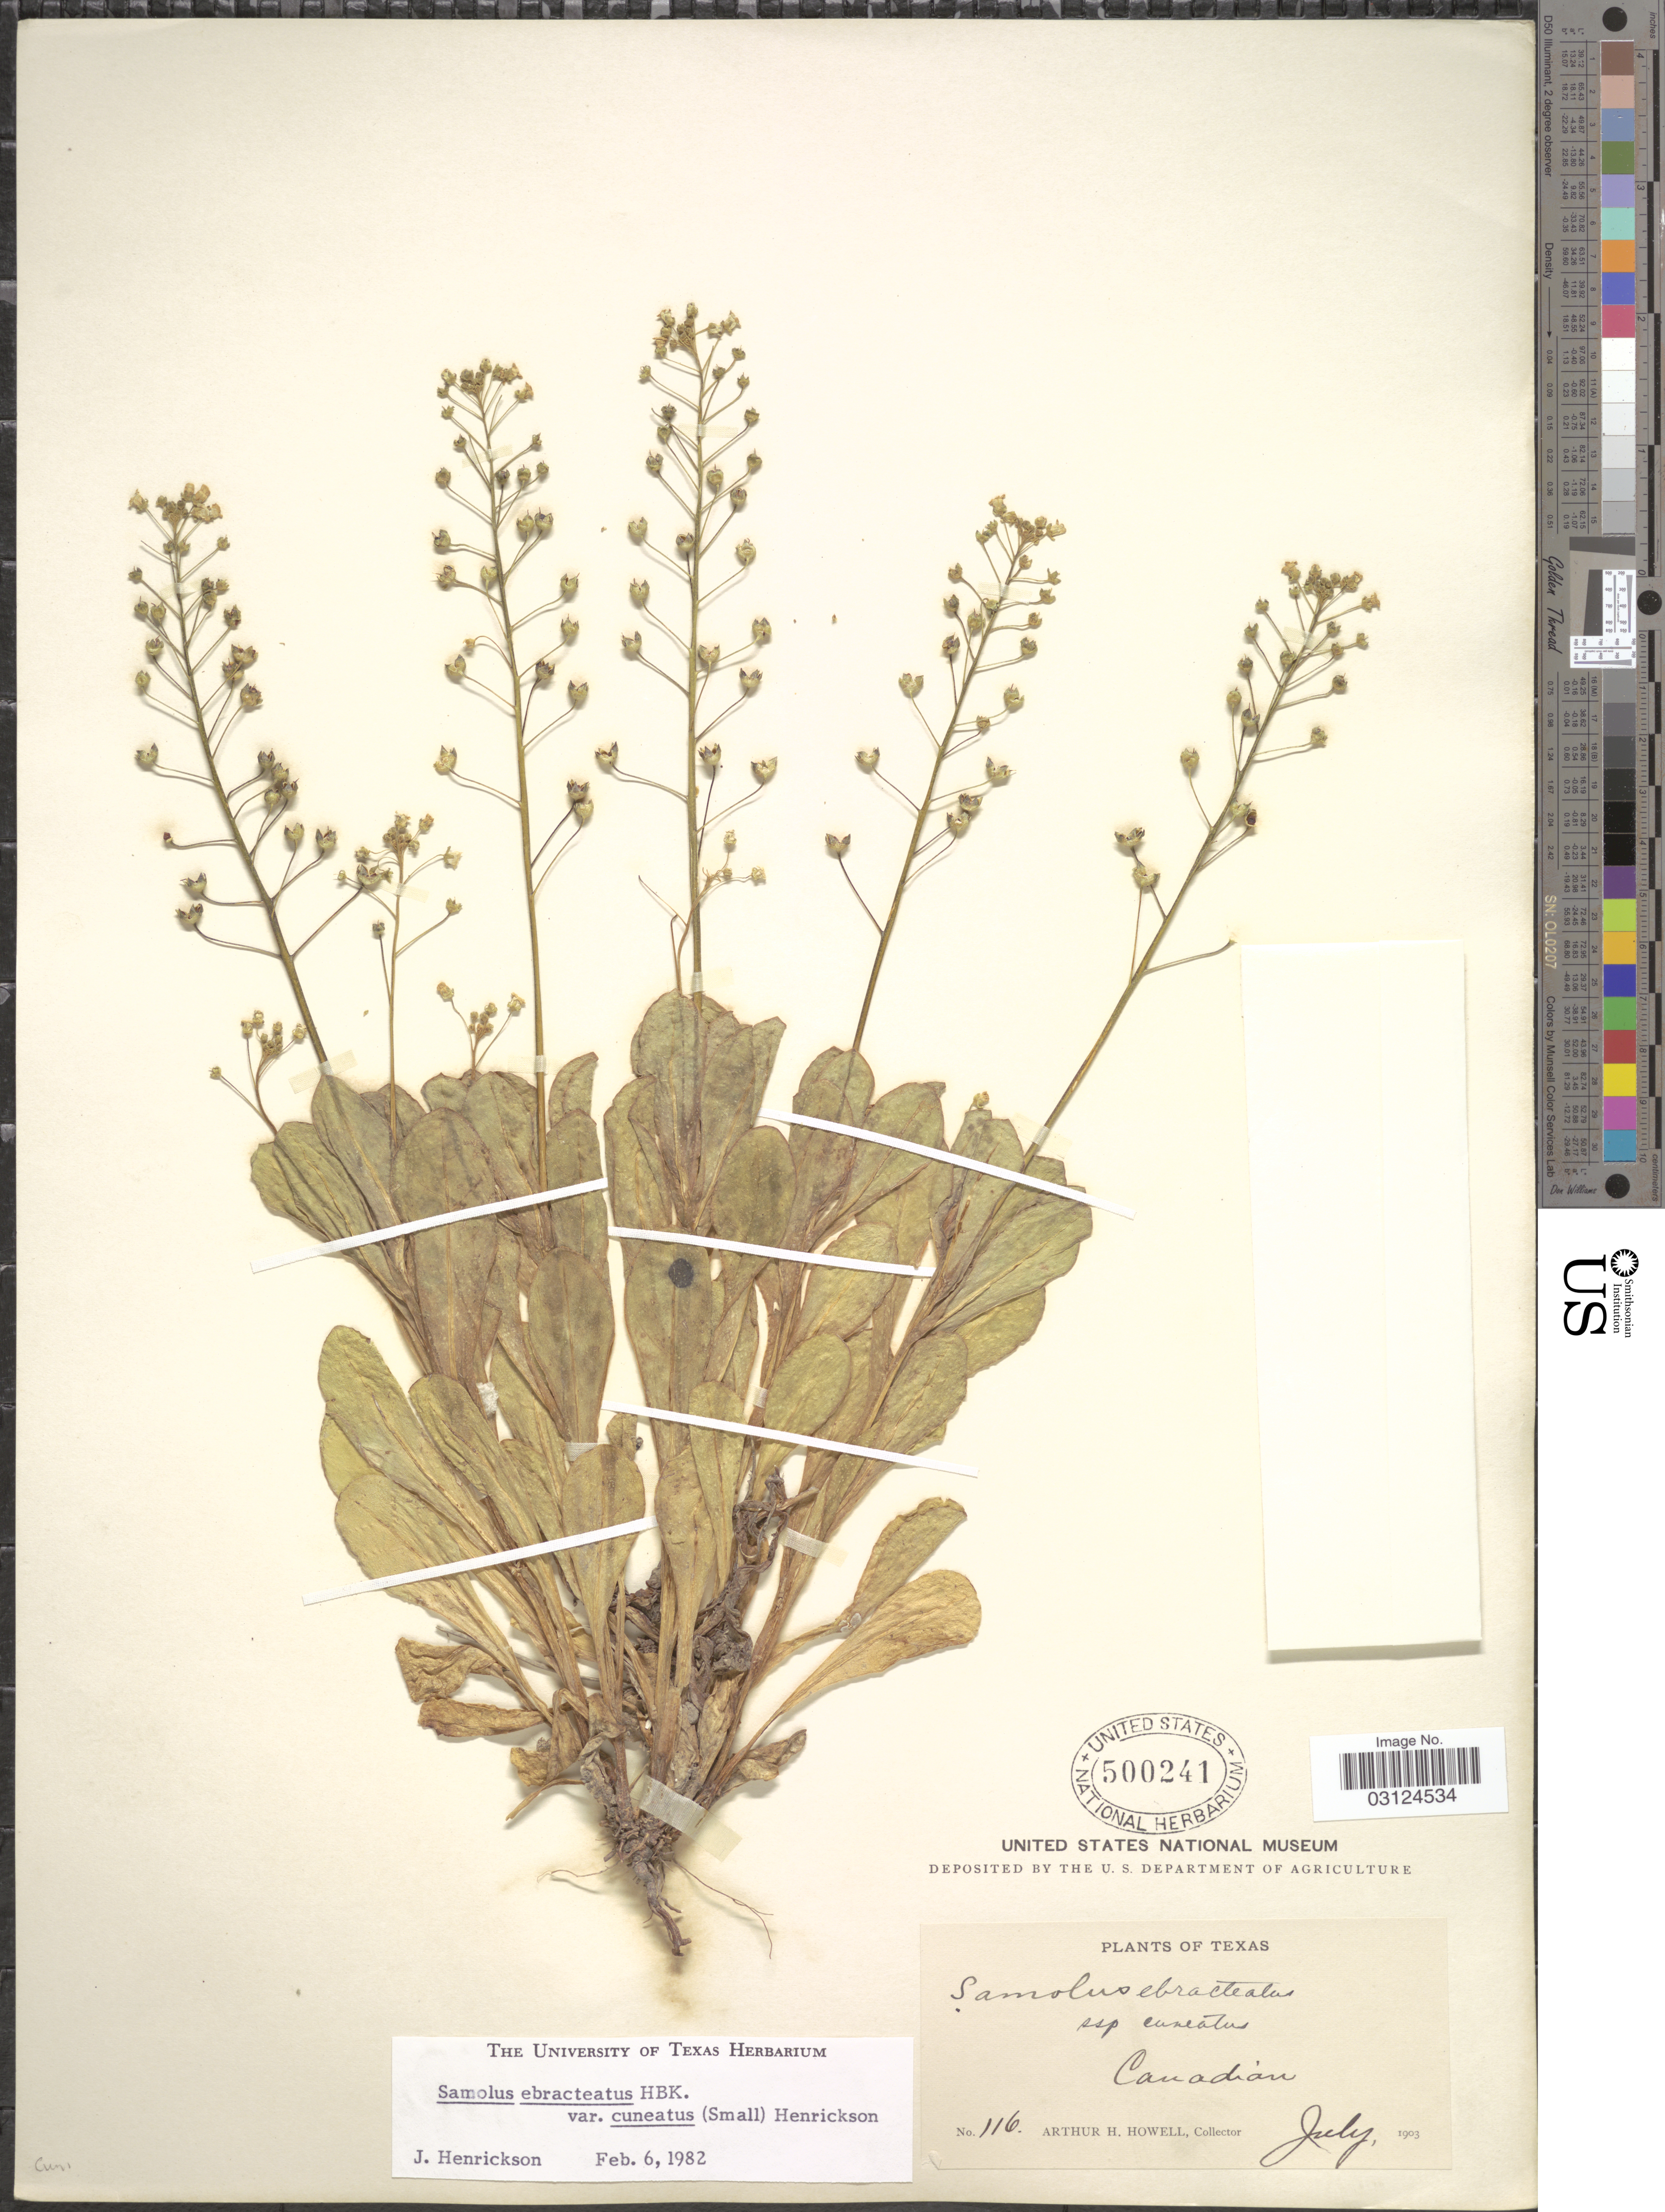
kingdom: Plantae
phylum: Tracheophyta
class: Magnoliopsida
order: Ericales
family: Primulaceae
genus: Samolus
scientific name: Samolus ebracteatus subsp. cuneatus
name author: (Small) R. Knuth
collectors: A. H. Howell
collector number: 116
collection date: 1903-07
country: United States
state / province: Texas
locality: Canadian.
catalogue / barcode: US 500241